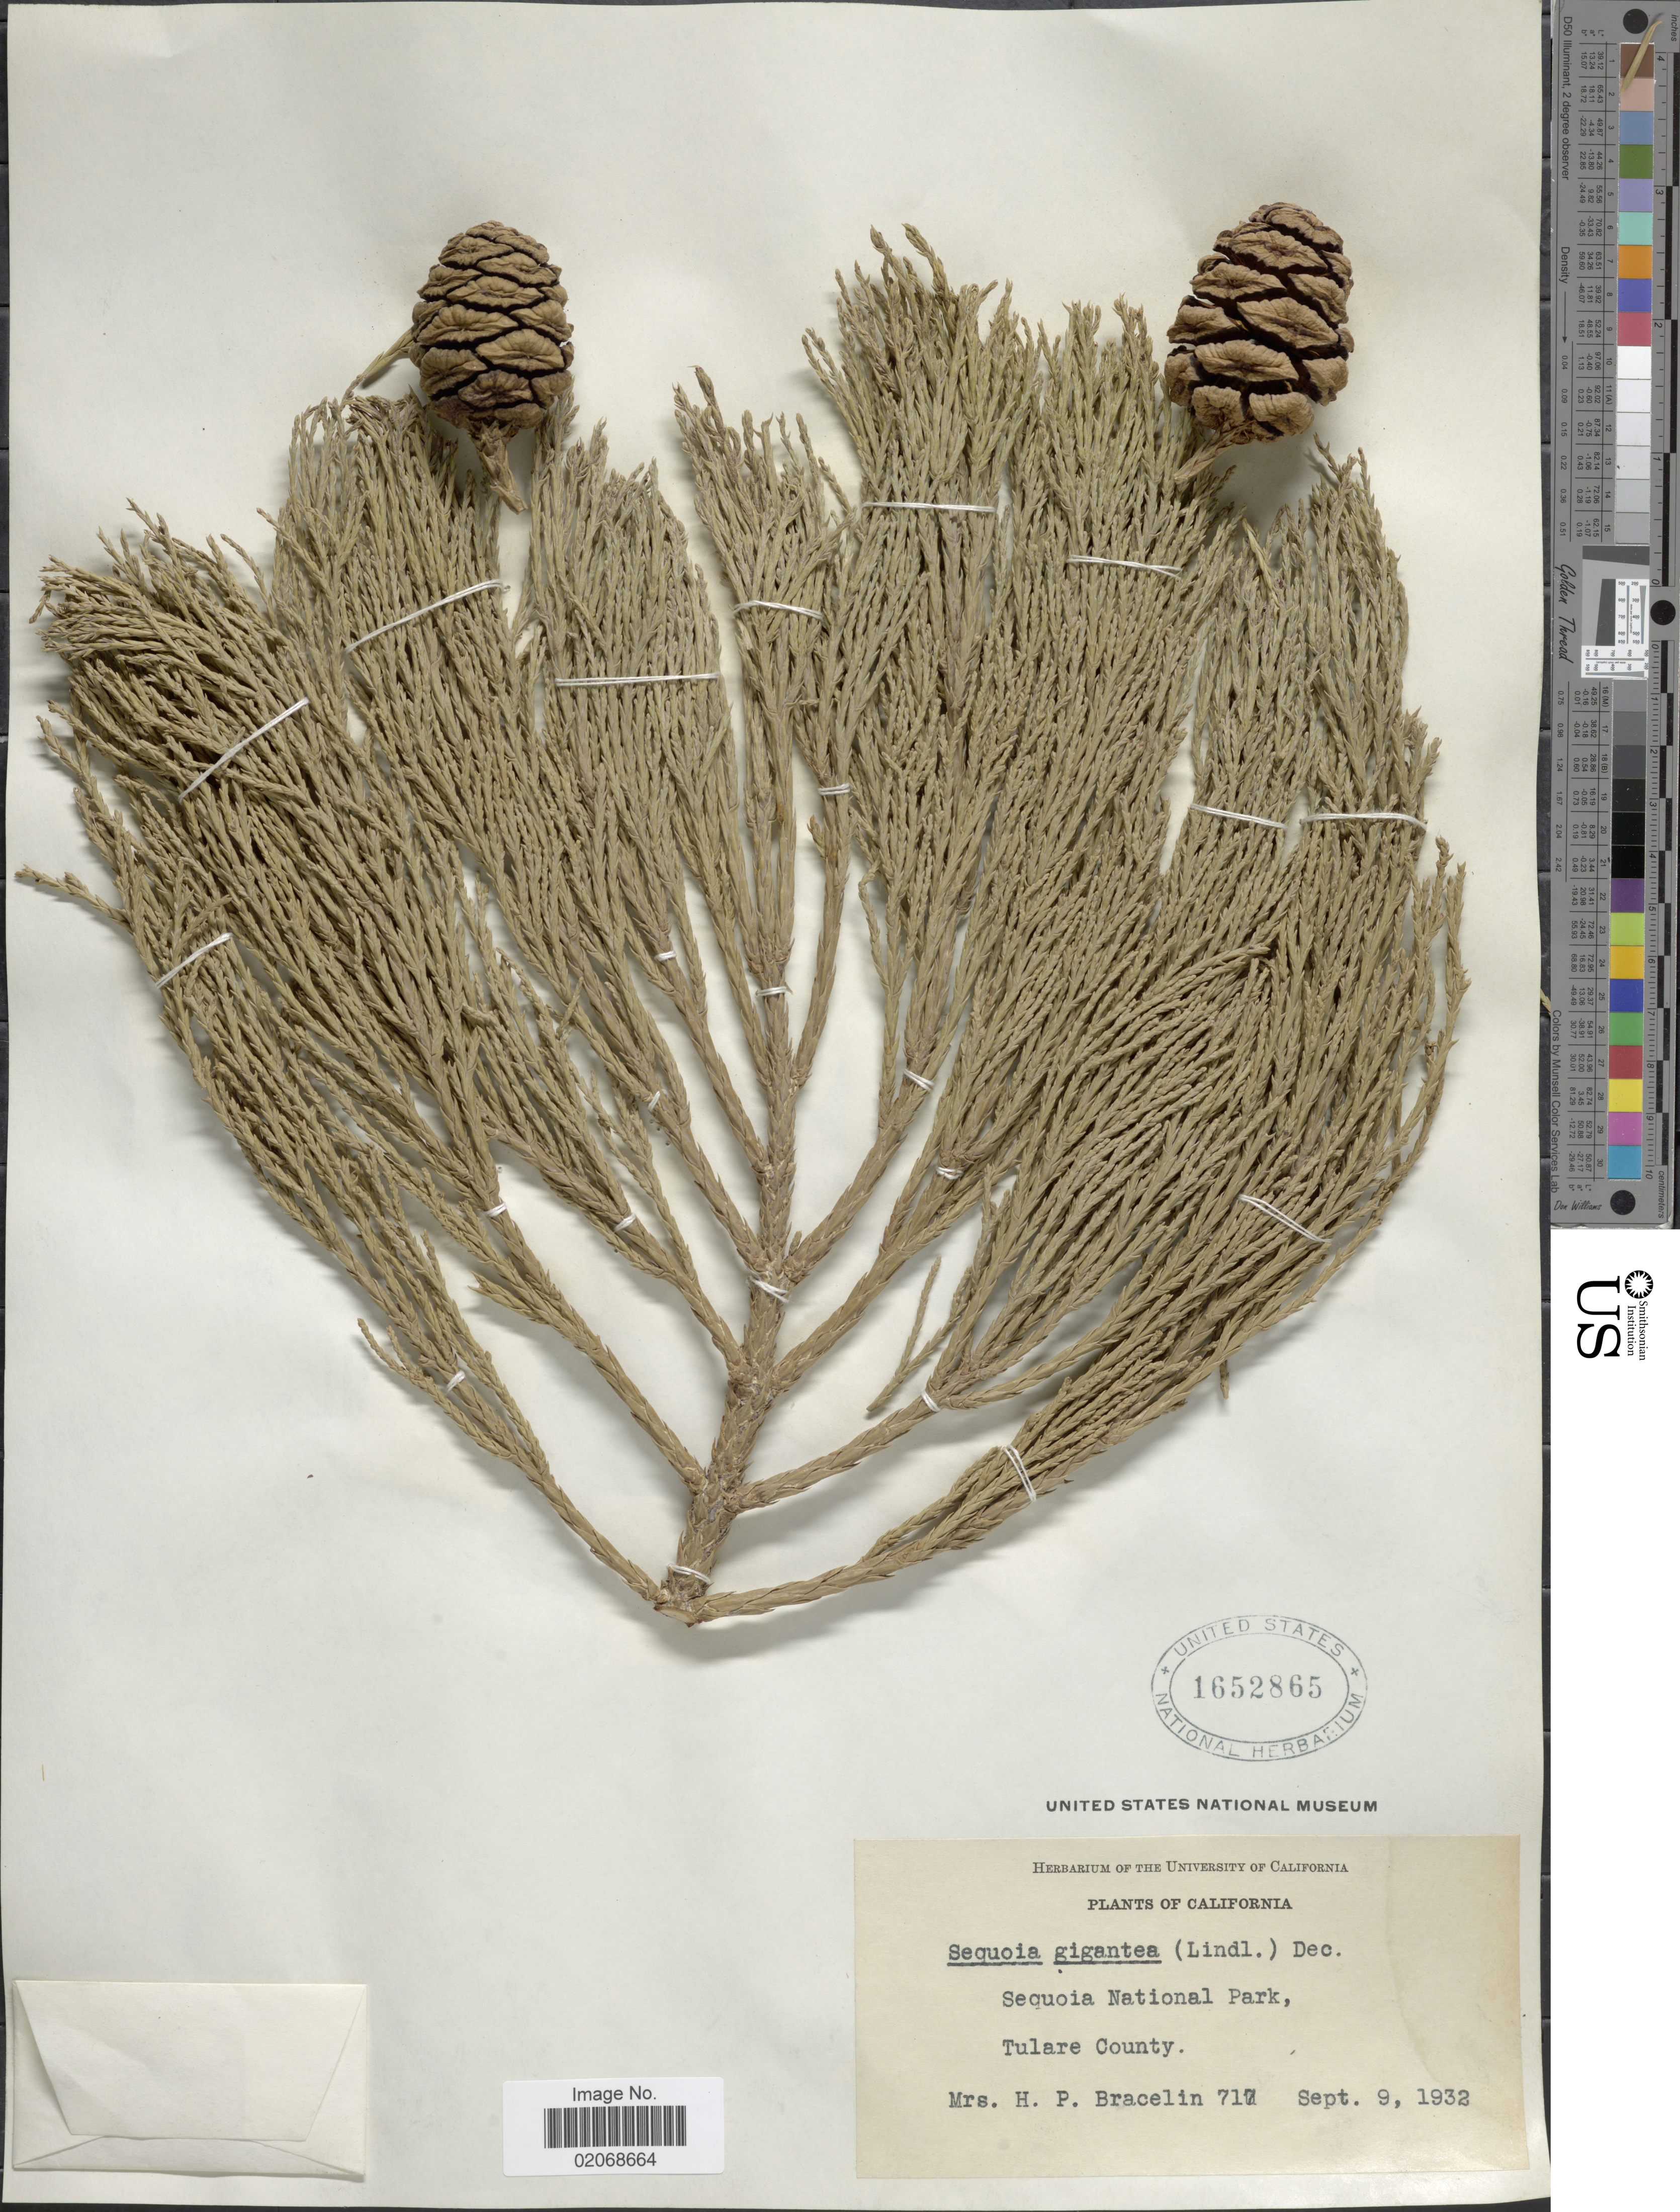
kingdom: Plantae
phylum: Tracheophyta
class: Pinopsida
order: Pinales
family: Cupressaceae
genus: Sequoia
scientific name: Sequoia gigantea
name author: (Lindl.) Decne.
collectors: H. Bracelin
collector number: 717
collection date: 1932-09-09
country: United States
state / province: California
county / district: Tulare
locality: Sequoia National Park, Tulare County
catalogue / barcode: US 1652865